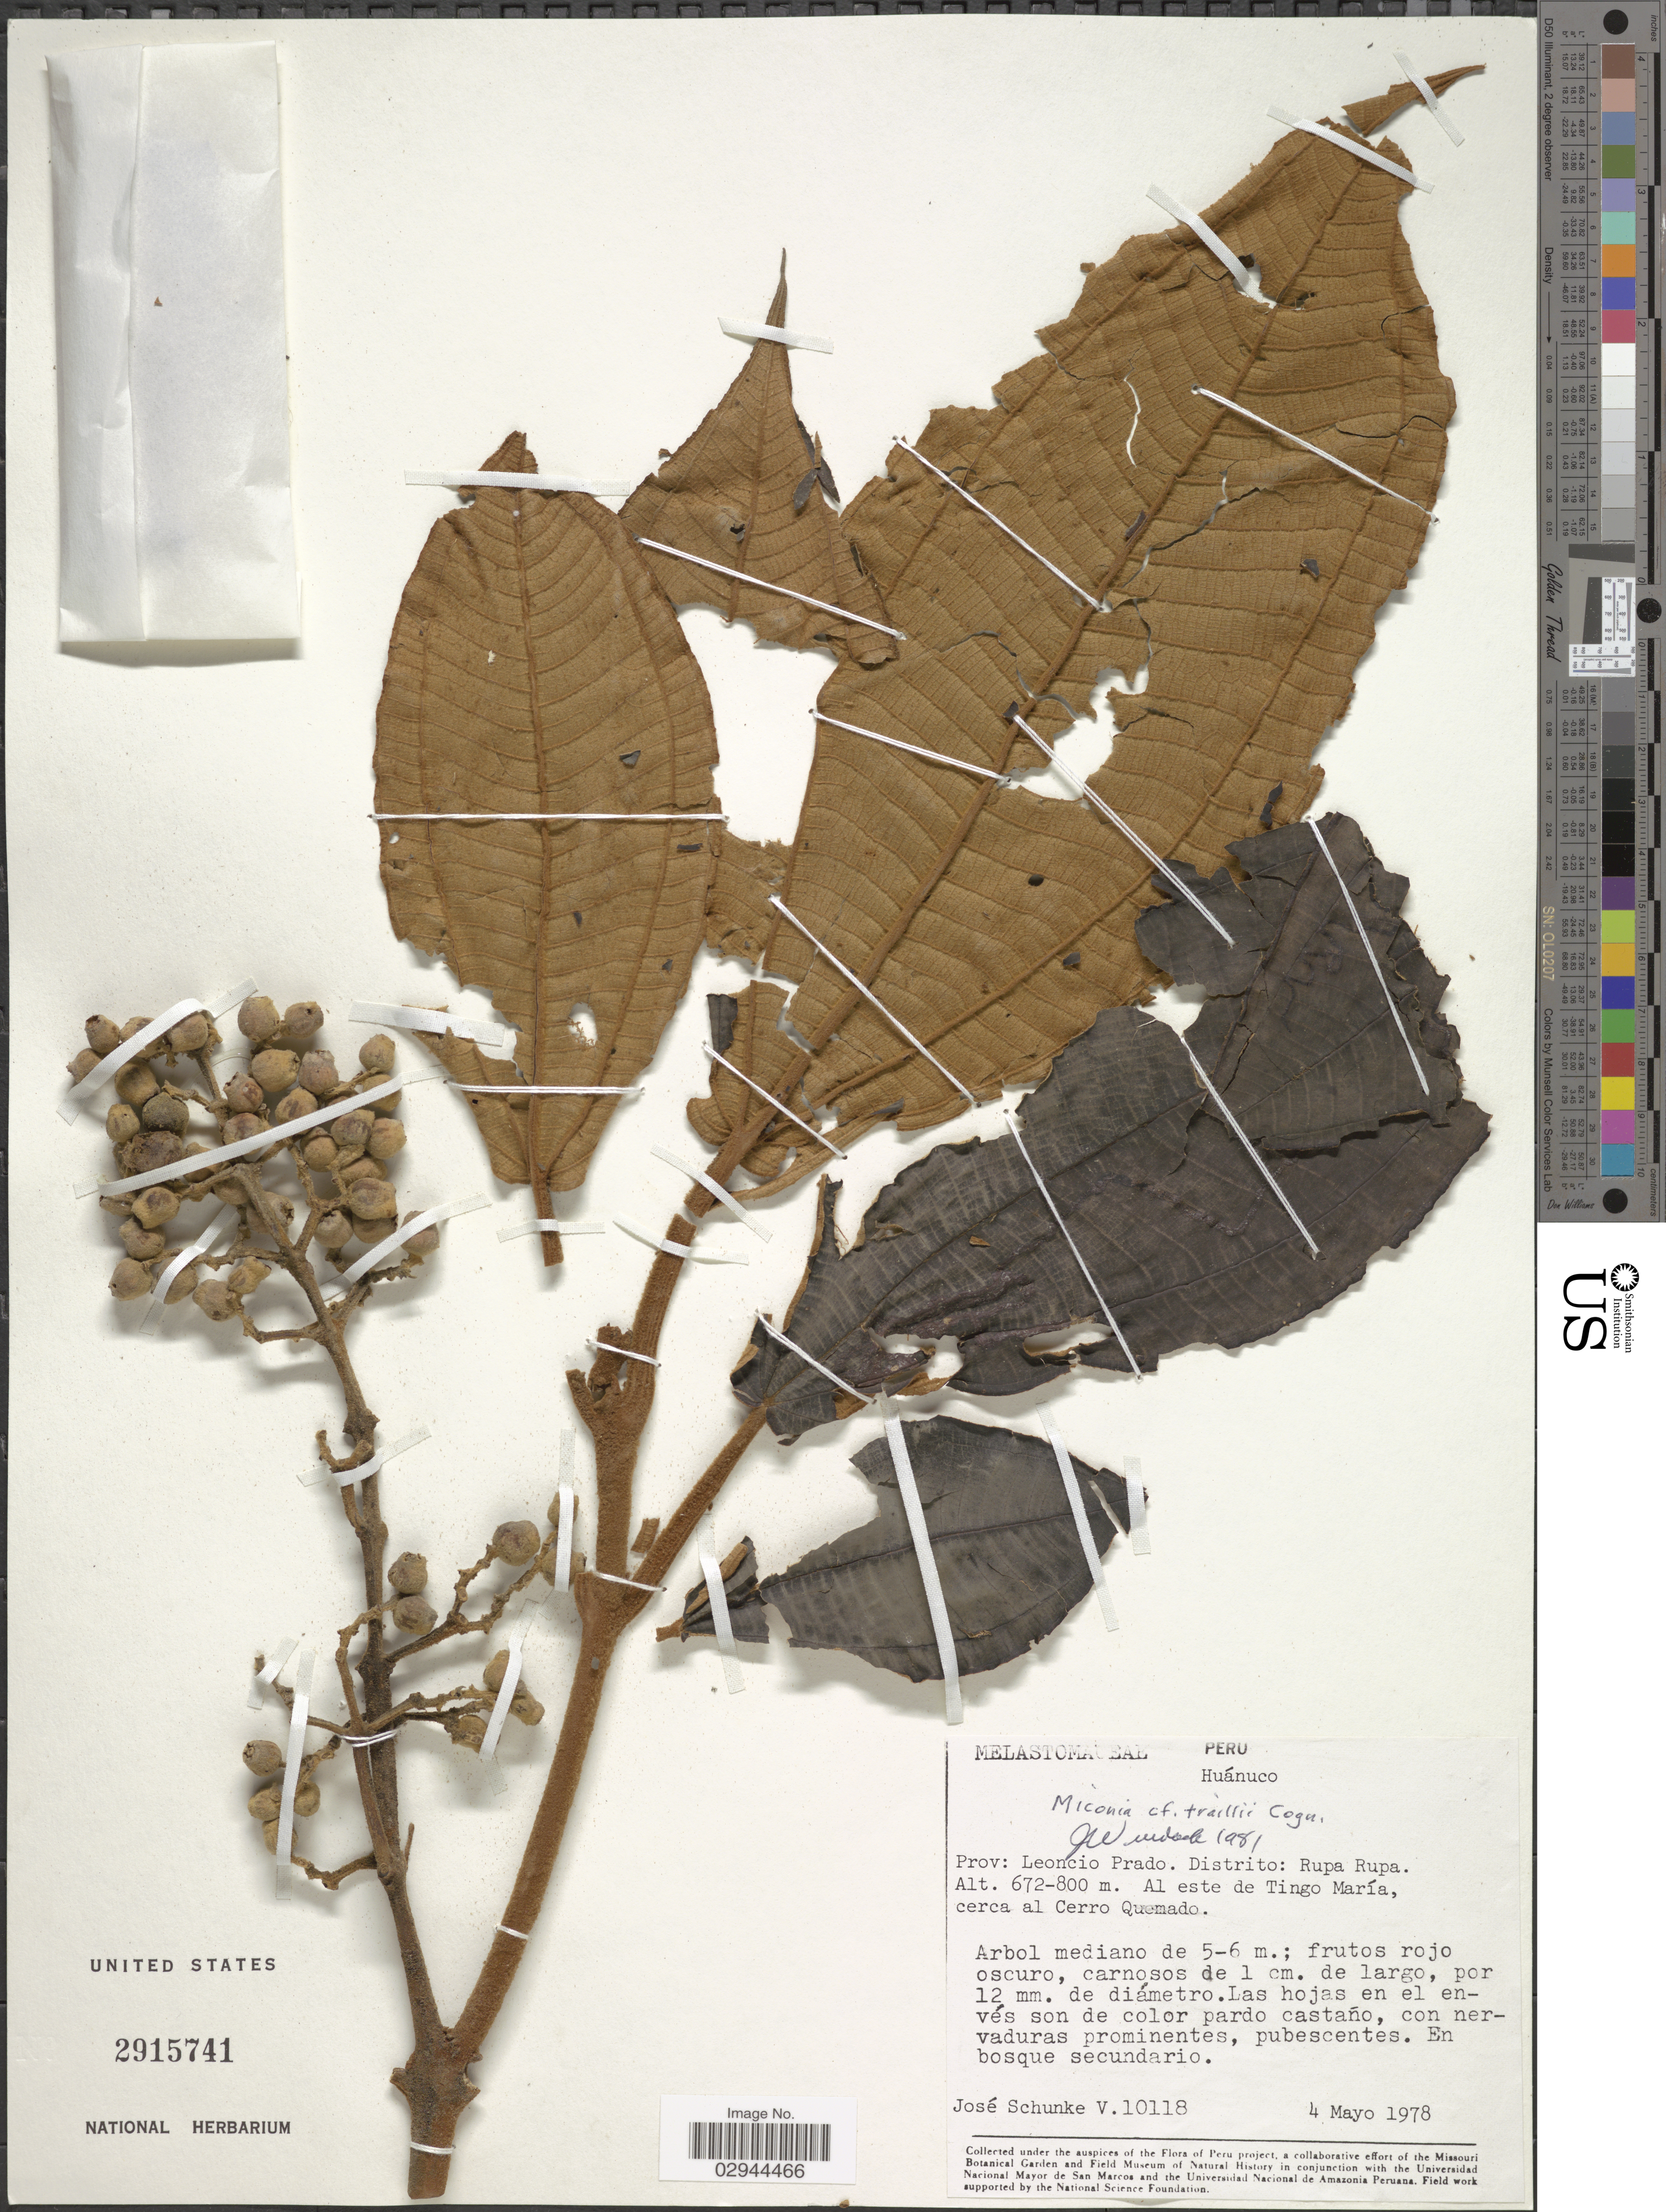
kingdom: Plantae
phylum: Tracheophyta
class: Magnoliopsida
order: Myrtales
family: Melastomataceae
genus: Miconia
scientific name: Miconia traillii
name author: Cogn.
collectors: J. Schunke Vigo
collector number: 10118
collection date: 1978-05-04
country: Peru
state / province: Huánuco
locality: Prov: Leoncio Prado. Distrito: Rupa Rupa. Al este de Tingo María, cerca al Cerro Quemado.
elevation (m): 672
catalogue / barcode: US 2915741